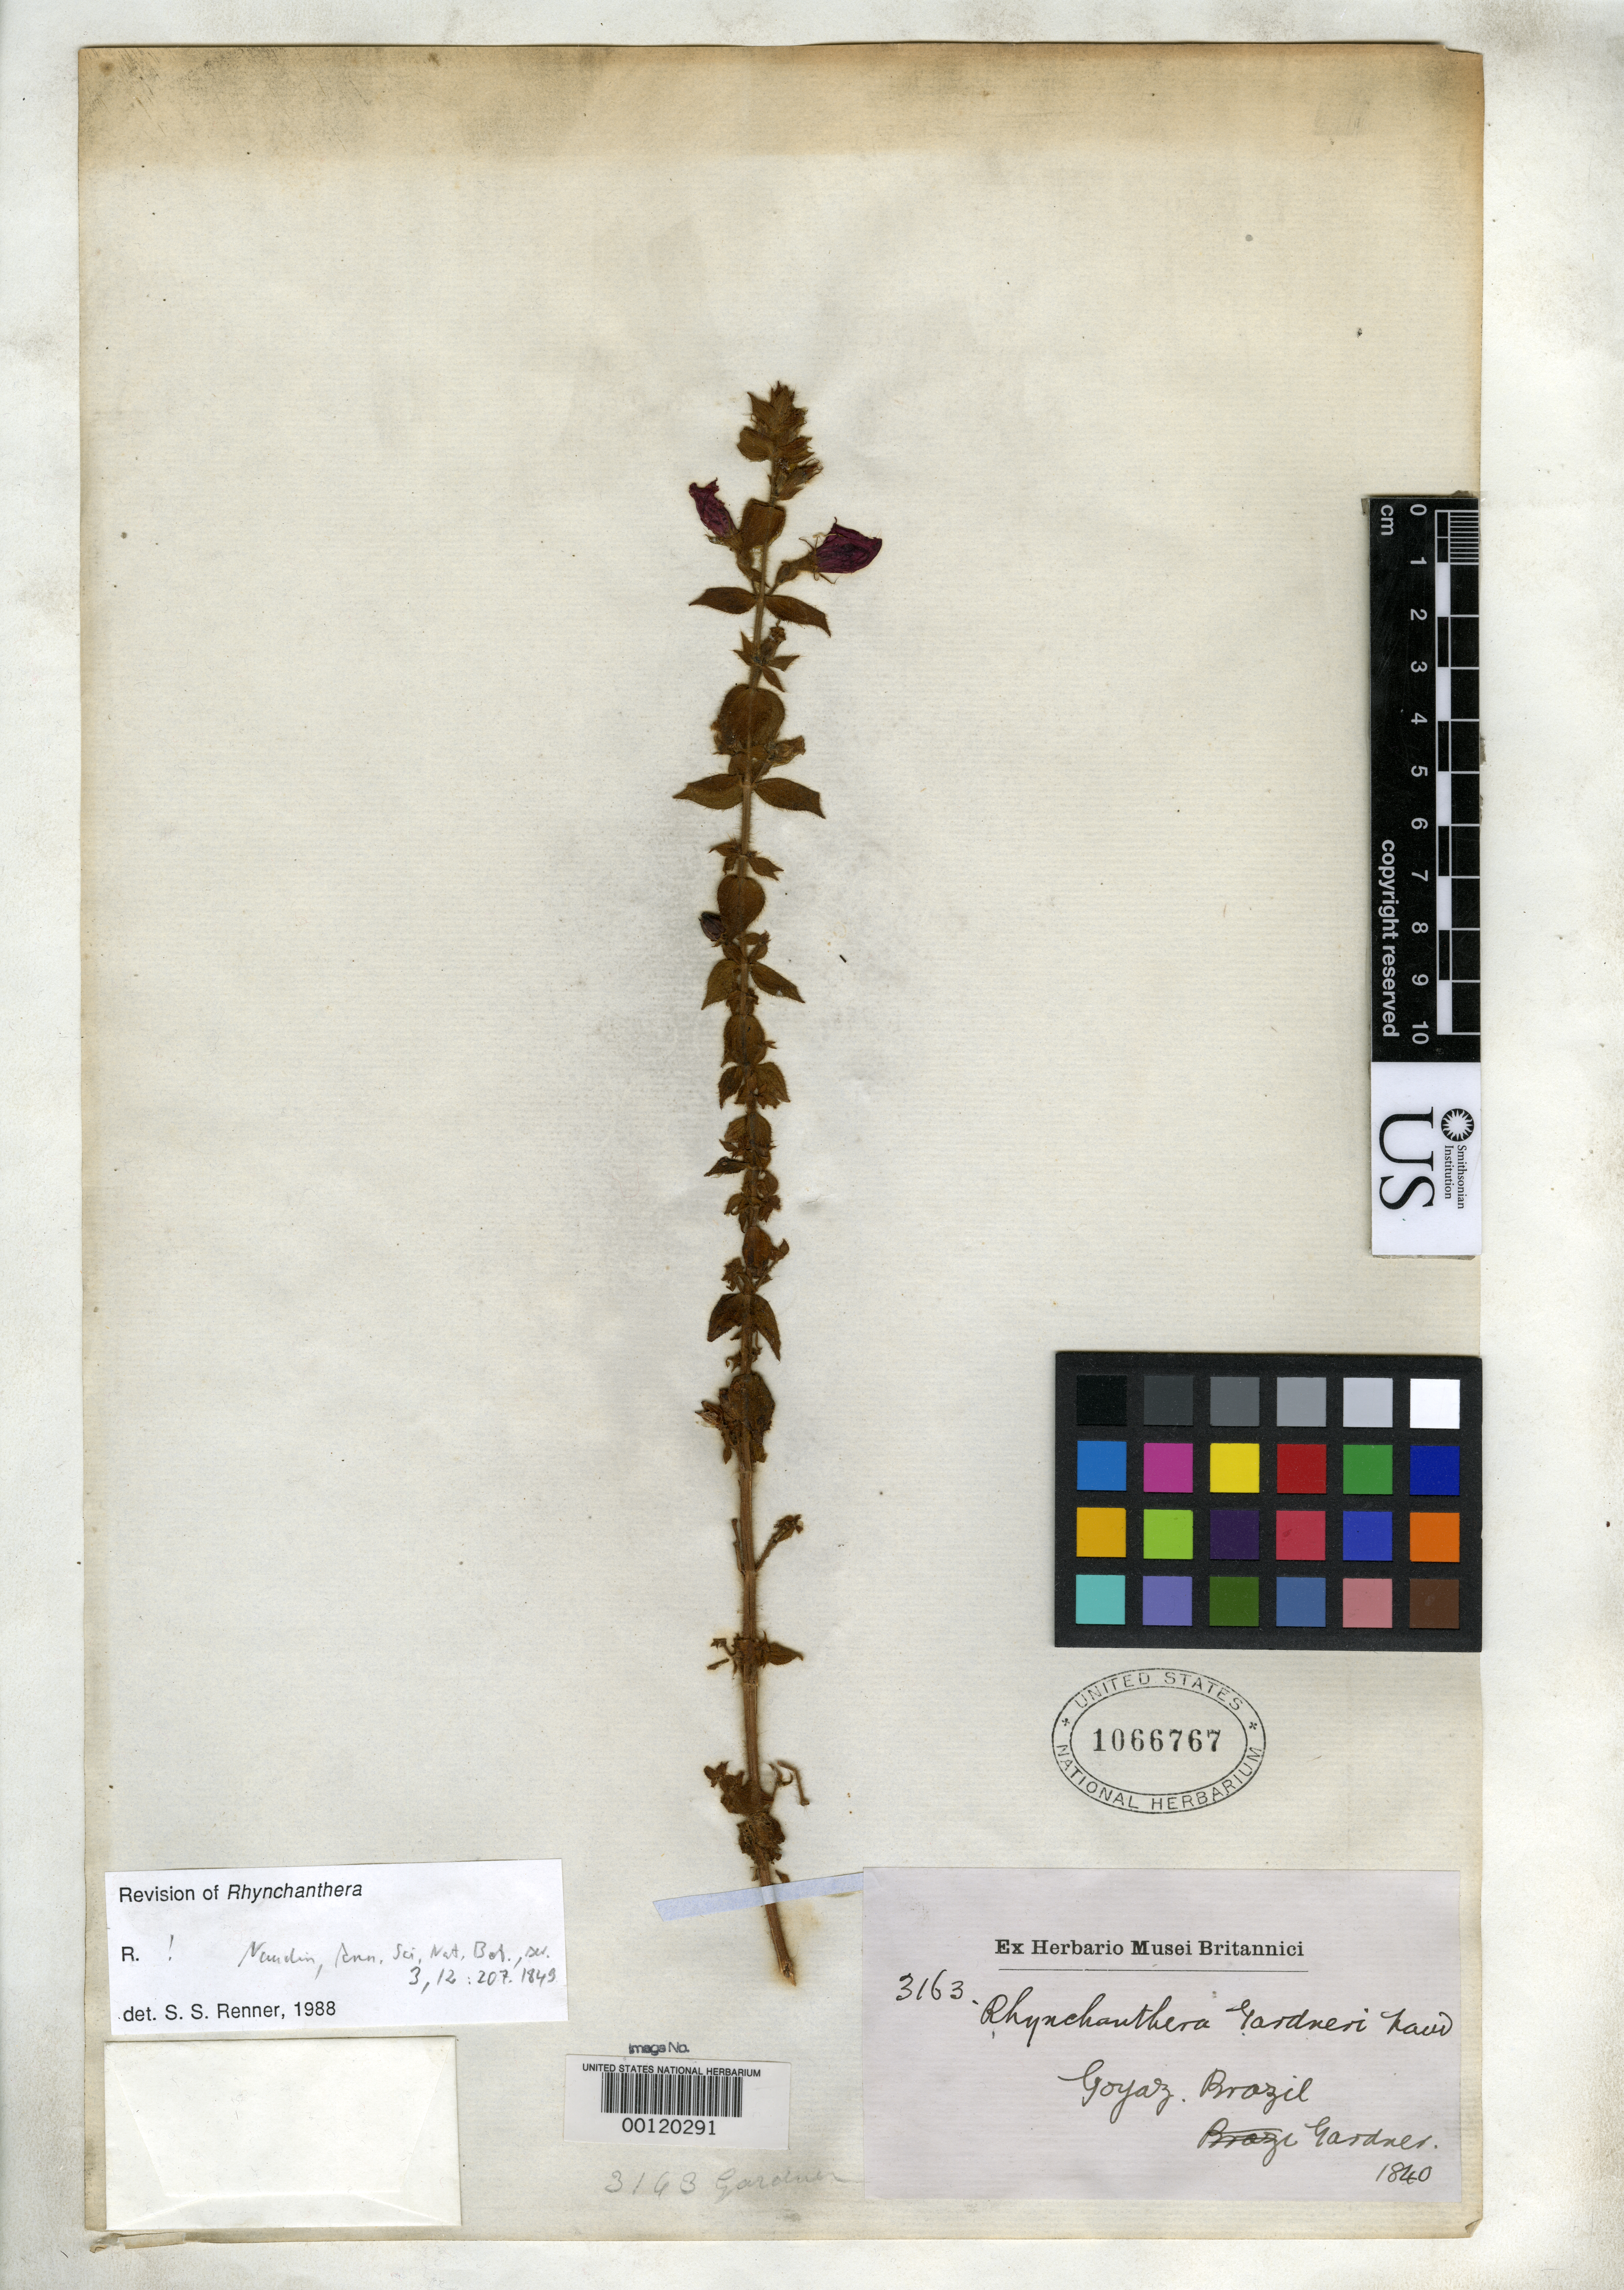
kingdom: Plantae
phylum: Tracheophyta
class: Magnoliopsida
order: Myrtales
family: Melastomataceae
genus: Rhynchanthera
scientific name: Rhynchanthera gardneri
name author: Naudin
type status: Type Collection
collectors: G. Gardner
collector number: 3163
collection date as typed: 1840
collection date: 1840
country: Brazil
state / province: Goiás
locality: Inter Porto Imperial et Lunie, ad flum Tocantins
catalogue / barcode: US 1066767